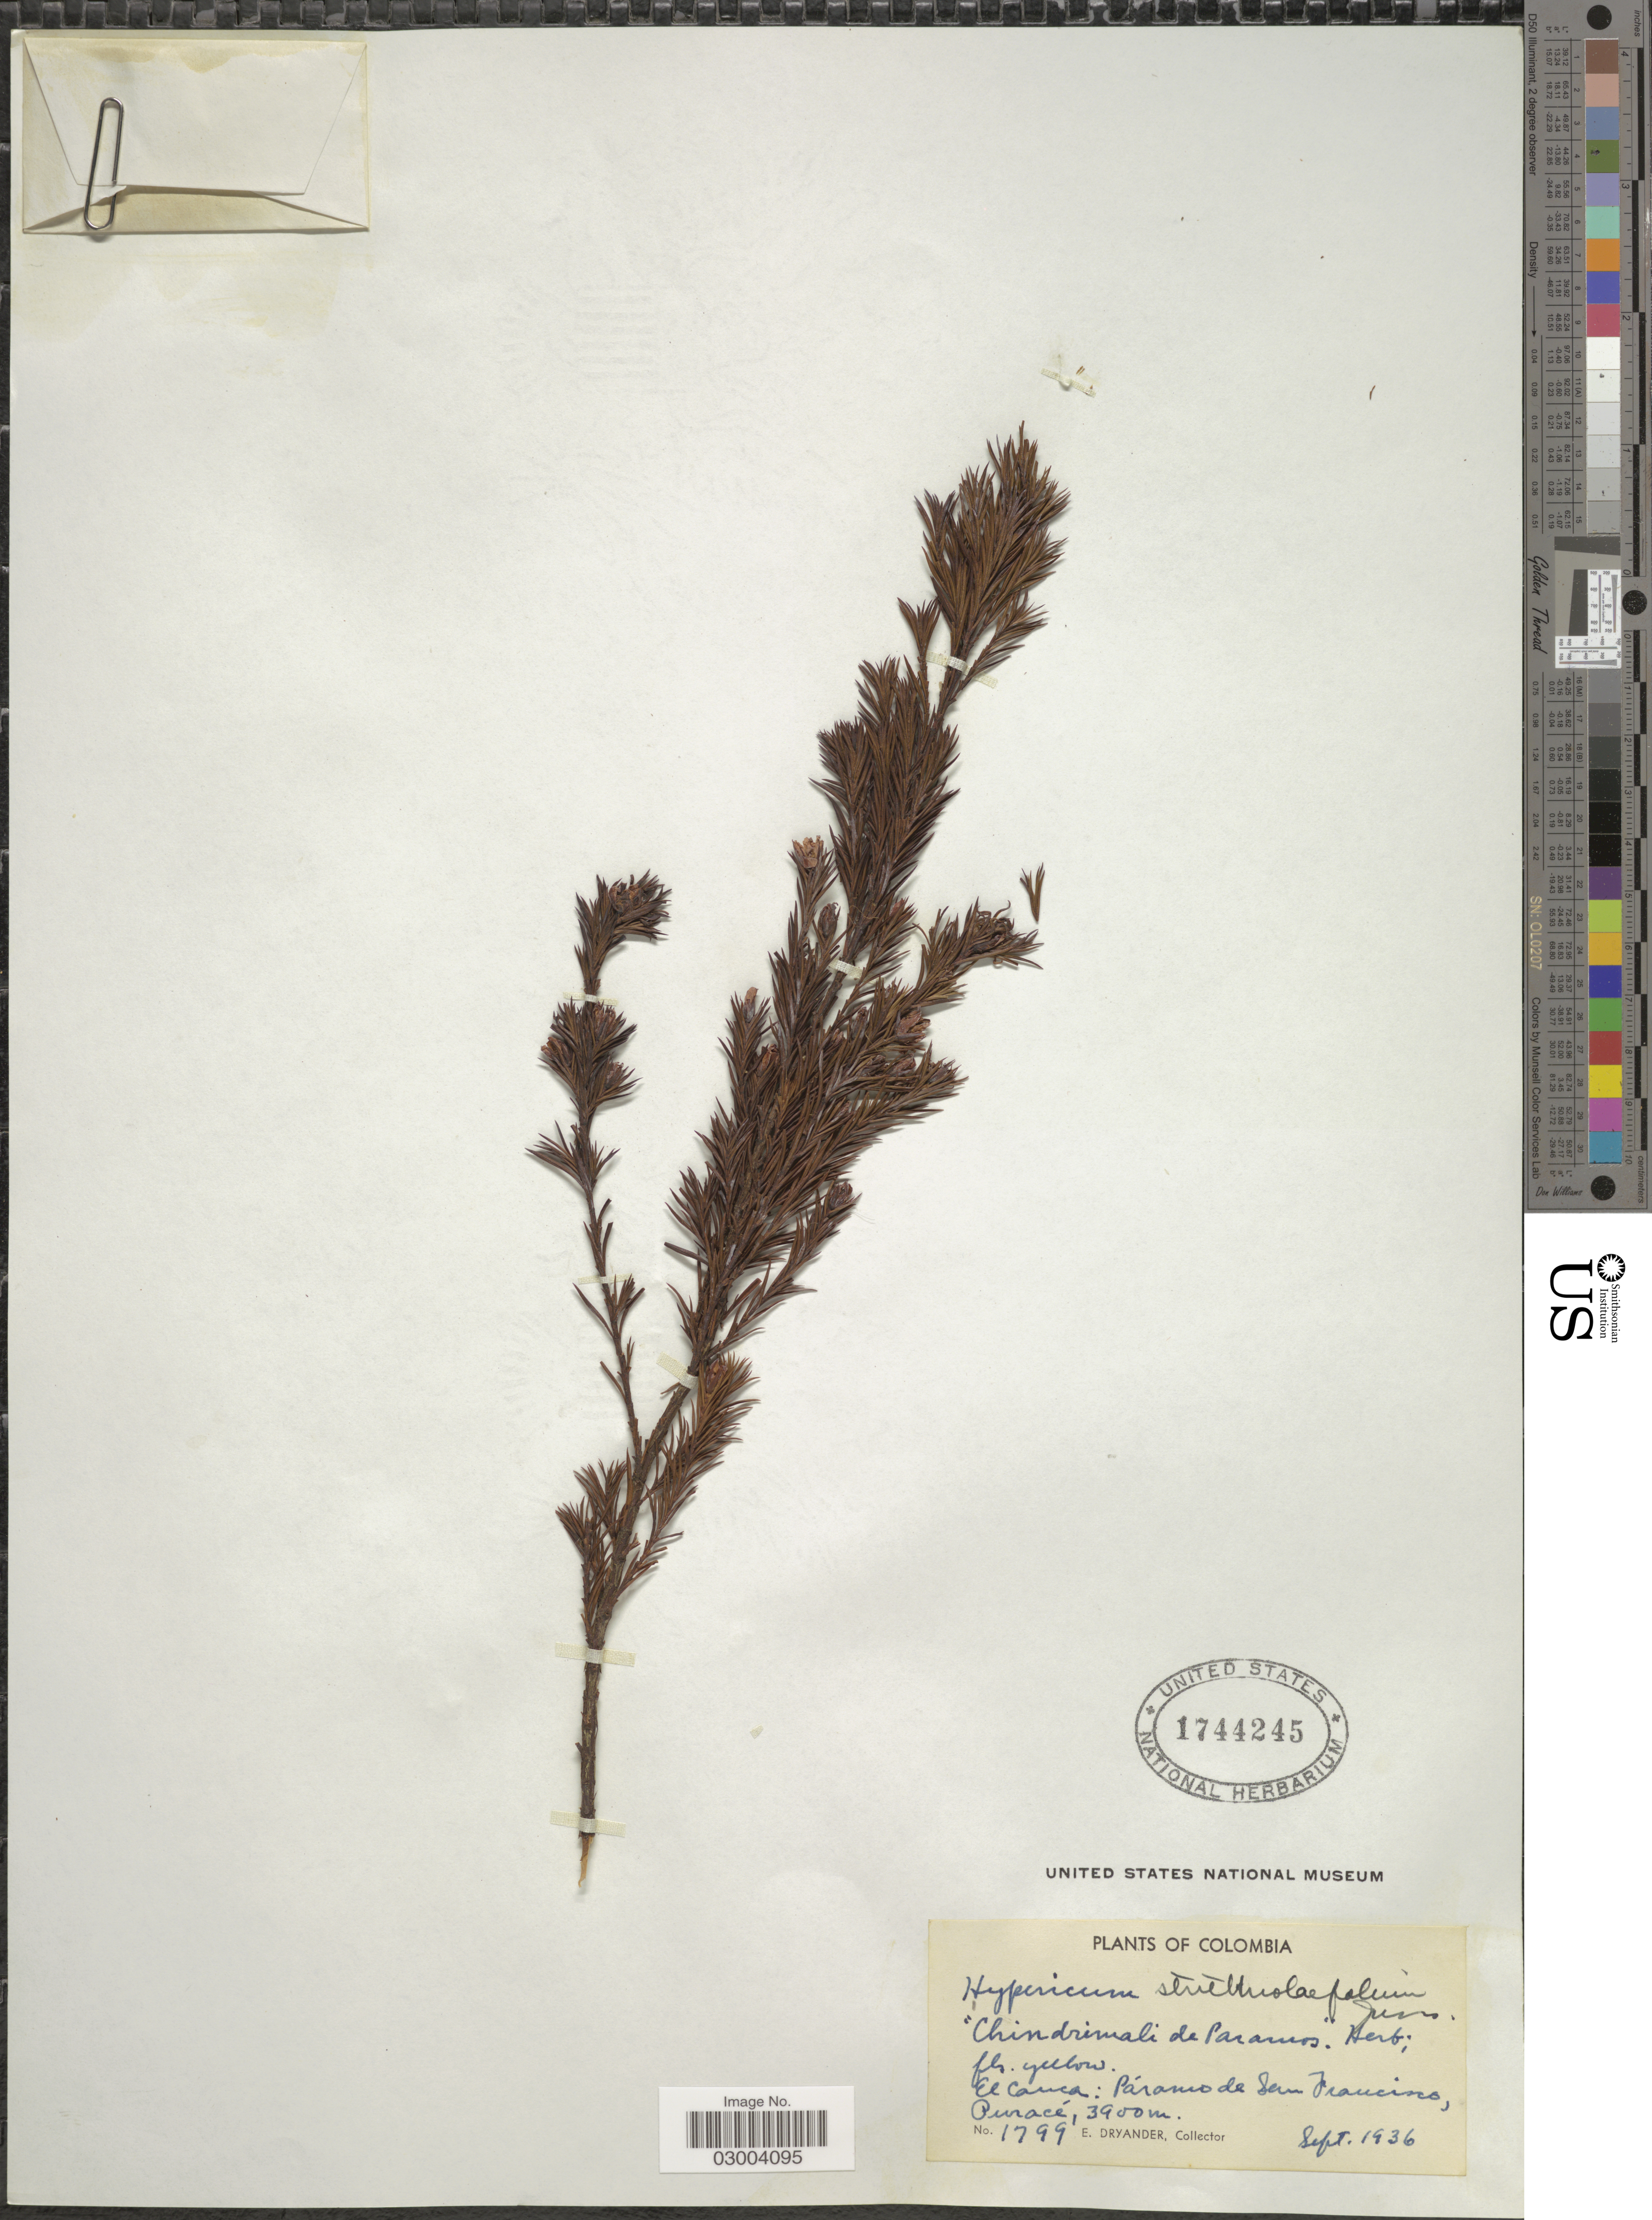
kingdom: Plantae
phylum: Tracheophyta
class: Magnoliopsida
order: Malpighiales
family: Hypericaceae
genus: Hypericum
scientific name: Hypericum pseudobrathys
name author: Turcz.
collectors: E. Dryander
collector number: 1799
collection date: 1936-09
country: Colombia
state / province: Cauca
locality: El Cauca: Páramo de San Francisco, Puracé.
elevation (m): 3900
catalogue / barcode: US 1744245